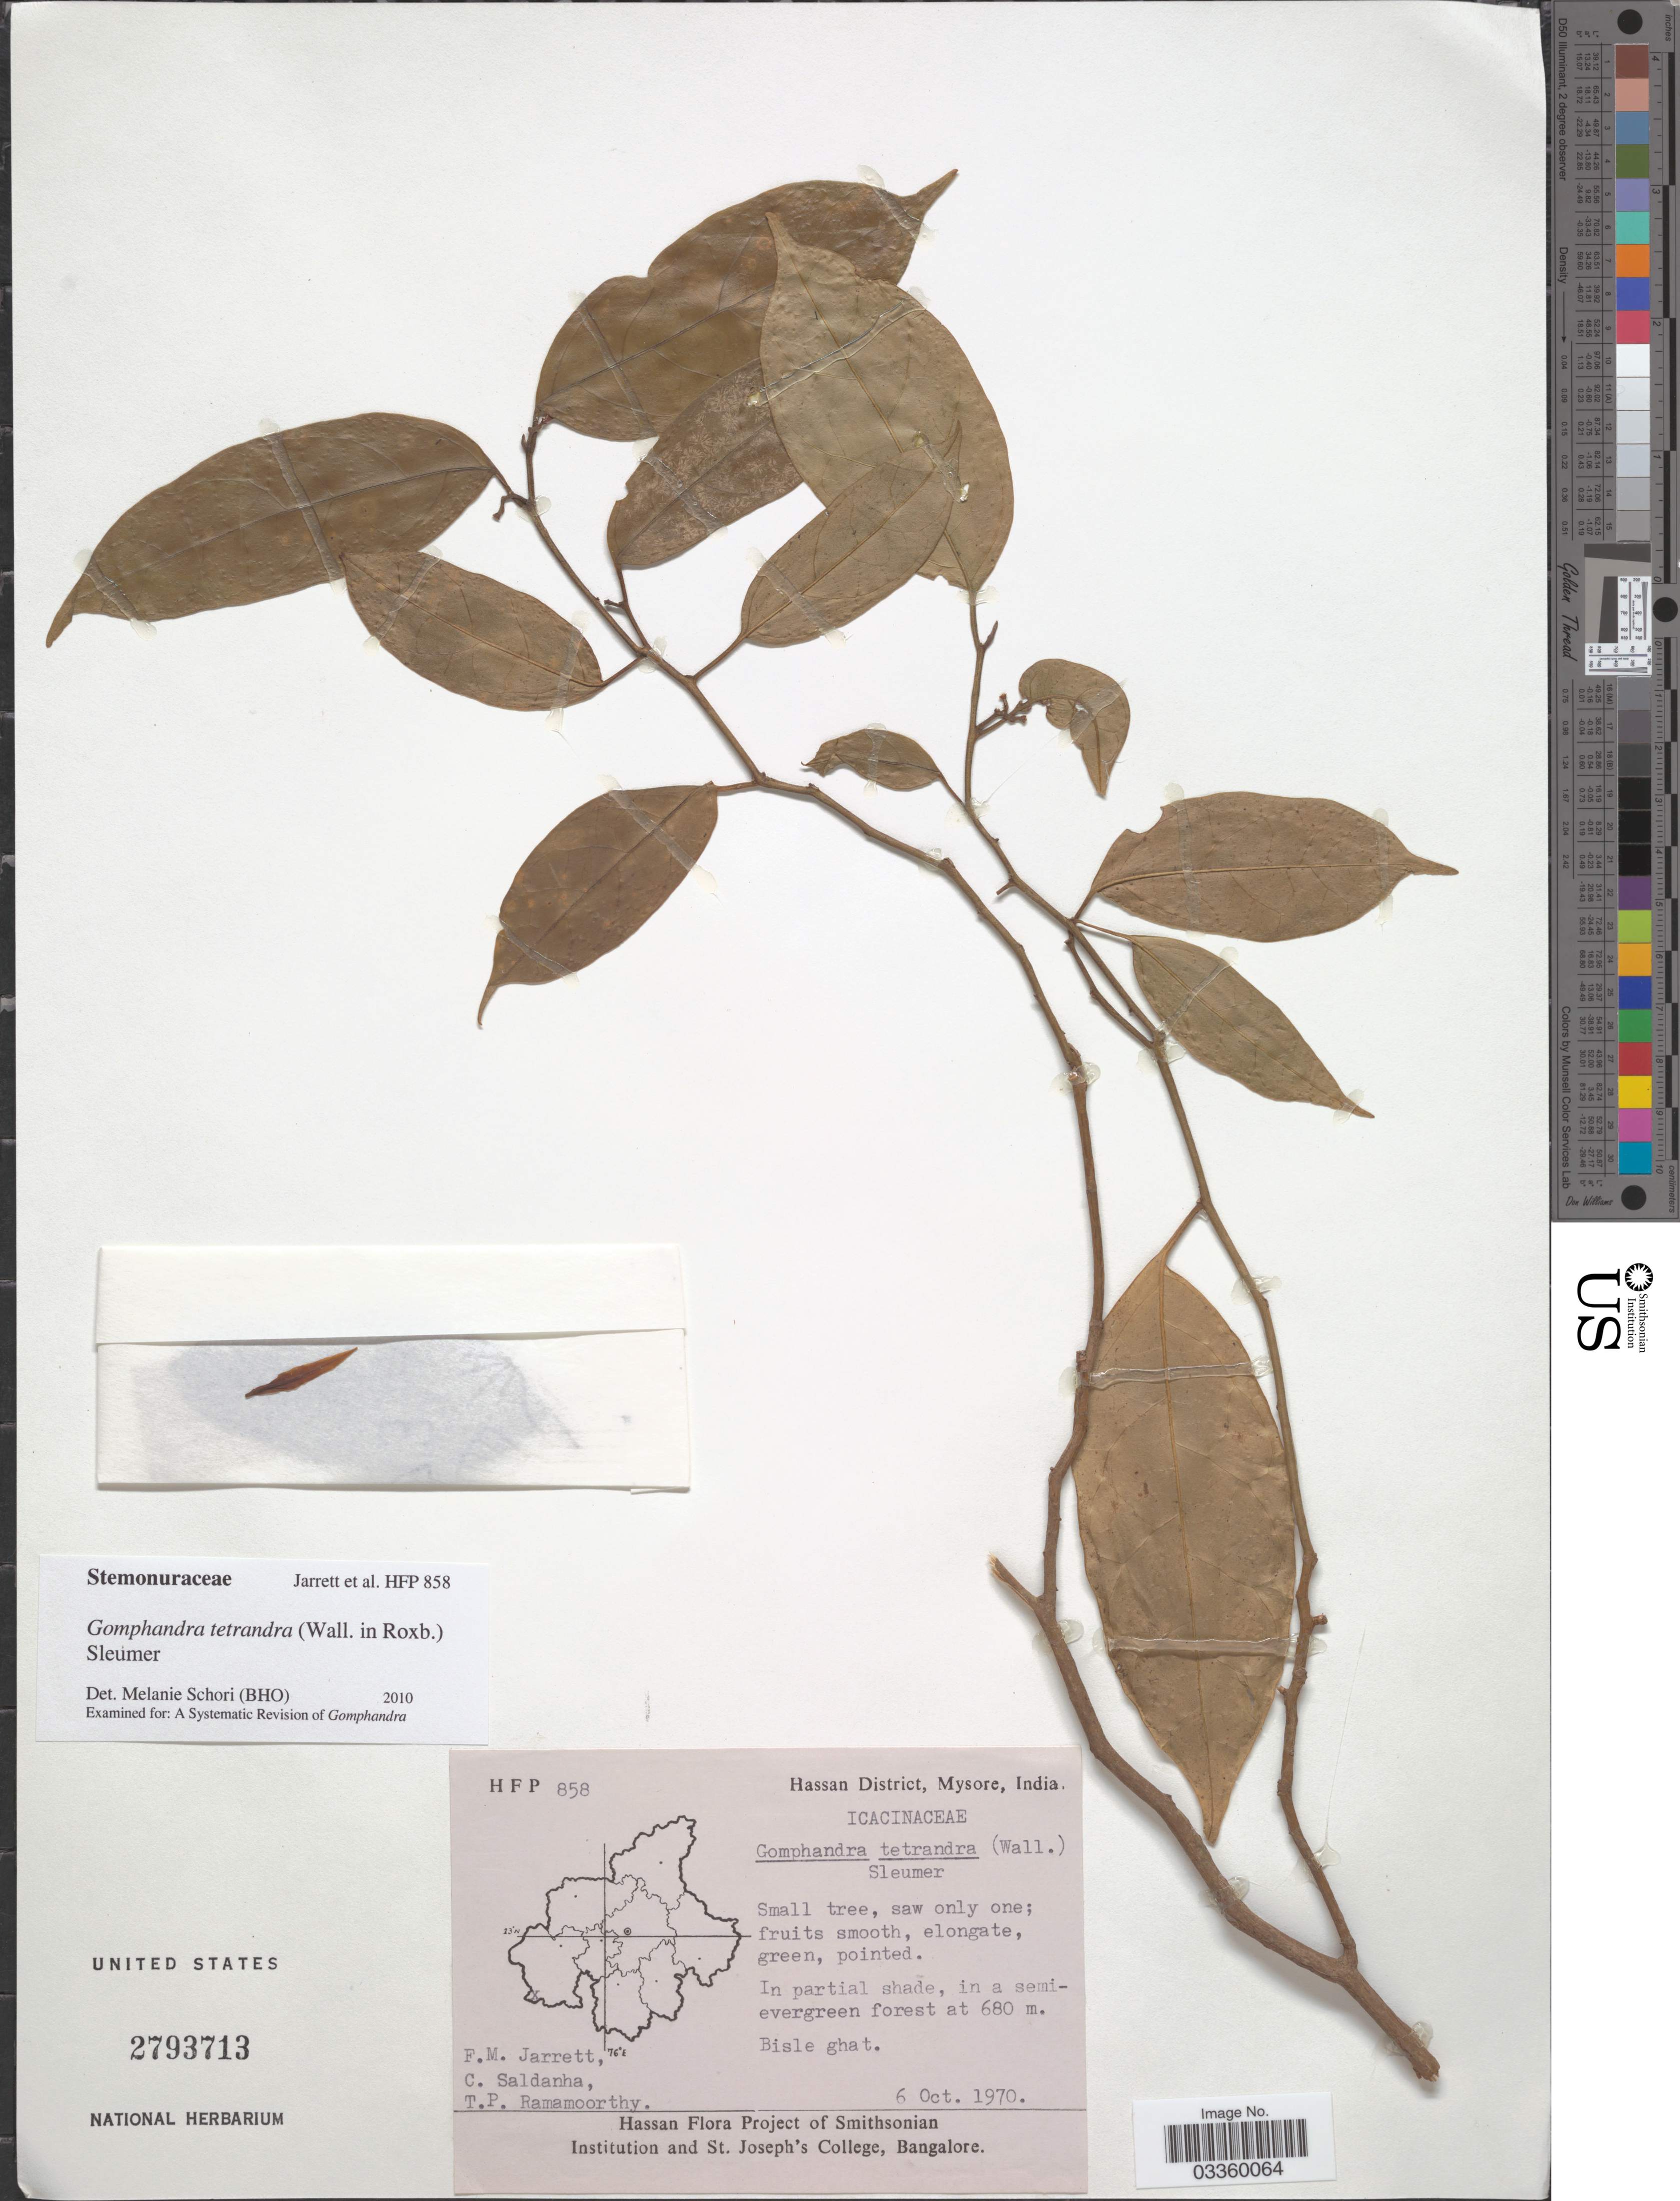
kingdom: Plantae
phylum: Tracheophyta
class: Magnoliopsida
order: Cardiopteridales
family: Stemonuraceae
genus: Gomphandra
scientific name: Gomphandra tetrandra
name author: (Wall.) Sleumer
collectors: F. M. Jarrett, C. Saldanha & T. P. Ramamoorthy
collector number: HFP 858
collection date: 1970-10-06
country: India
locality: Hassan District, Mysore. Bisle ghat.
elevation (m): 680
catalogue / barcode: US 2793713